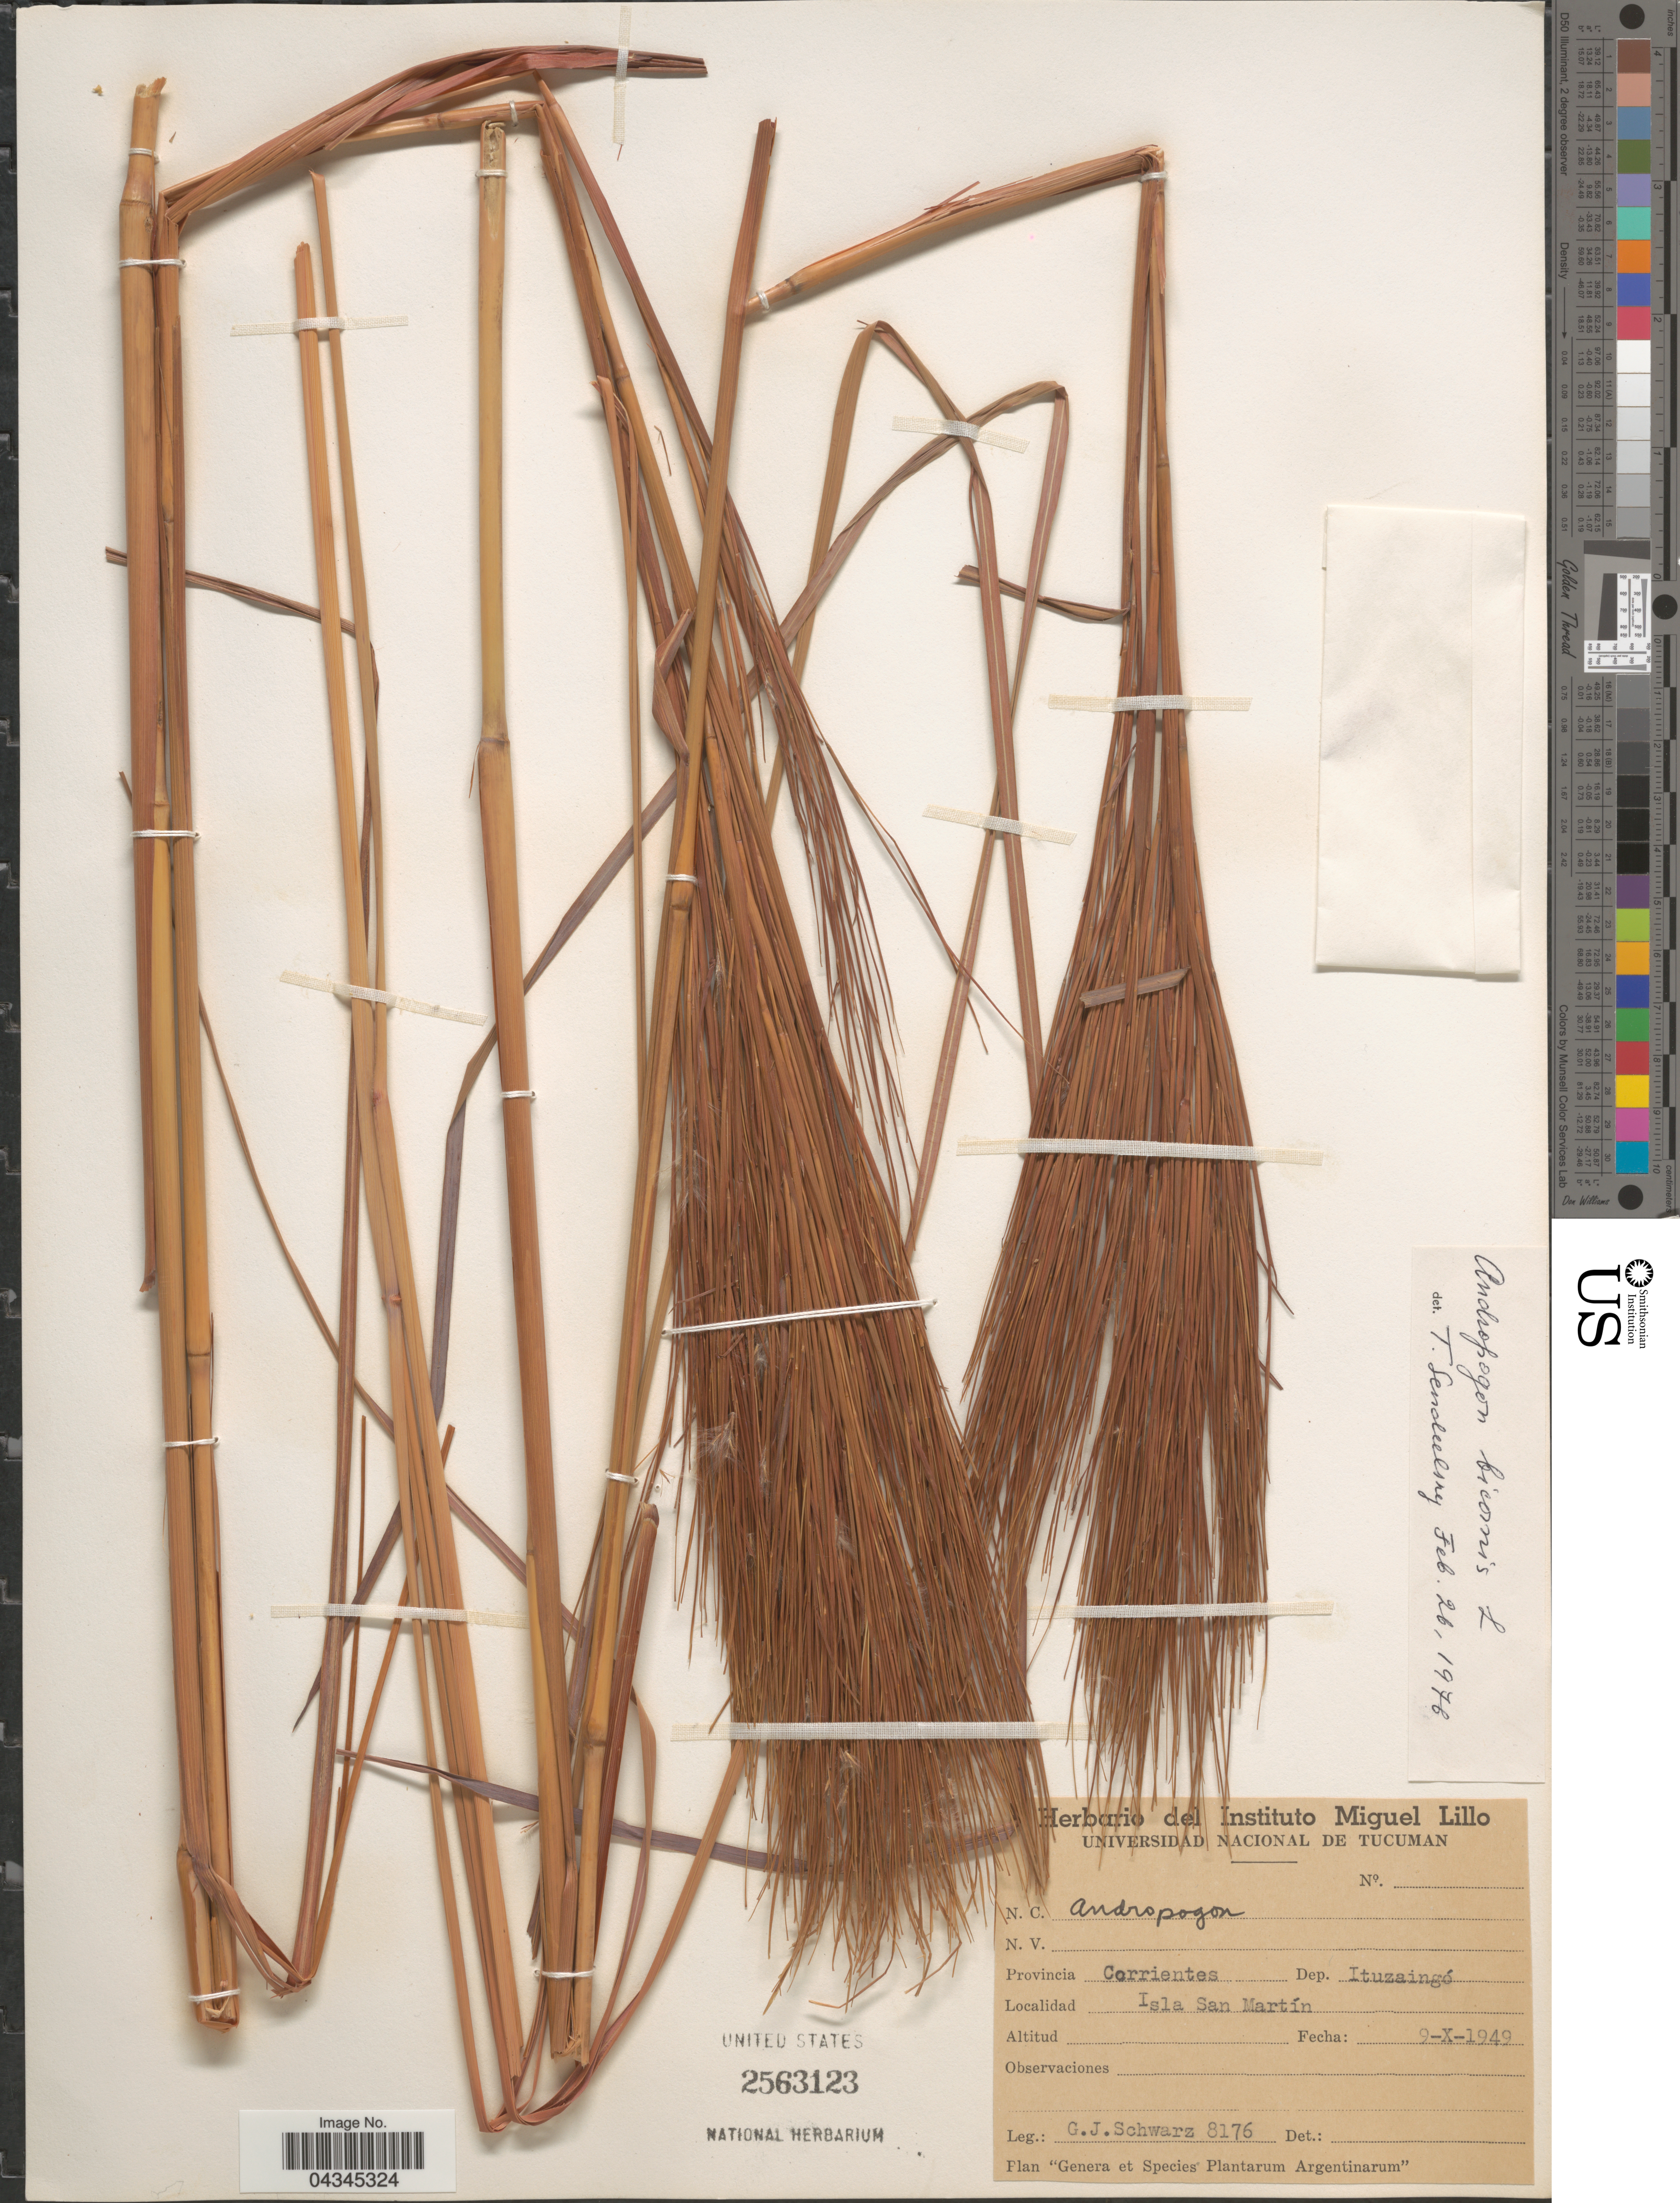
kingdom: Plantae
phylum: Tracheophyta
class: Liliopsida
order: Poales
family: Poaceae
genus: Andropogon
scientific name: Andropogon bicornis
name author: L.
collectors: G. J. Schwarz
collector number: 8176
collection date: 1949-10-09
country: Argentina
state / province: Corrientes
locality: Dep. Ituzaingó. Isla San Martín.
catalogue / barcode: US 2563123